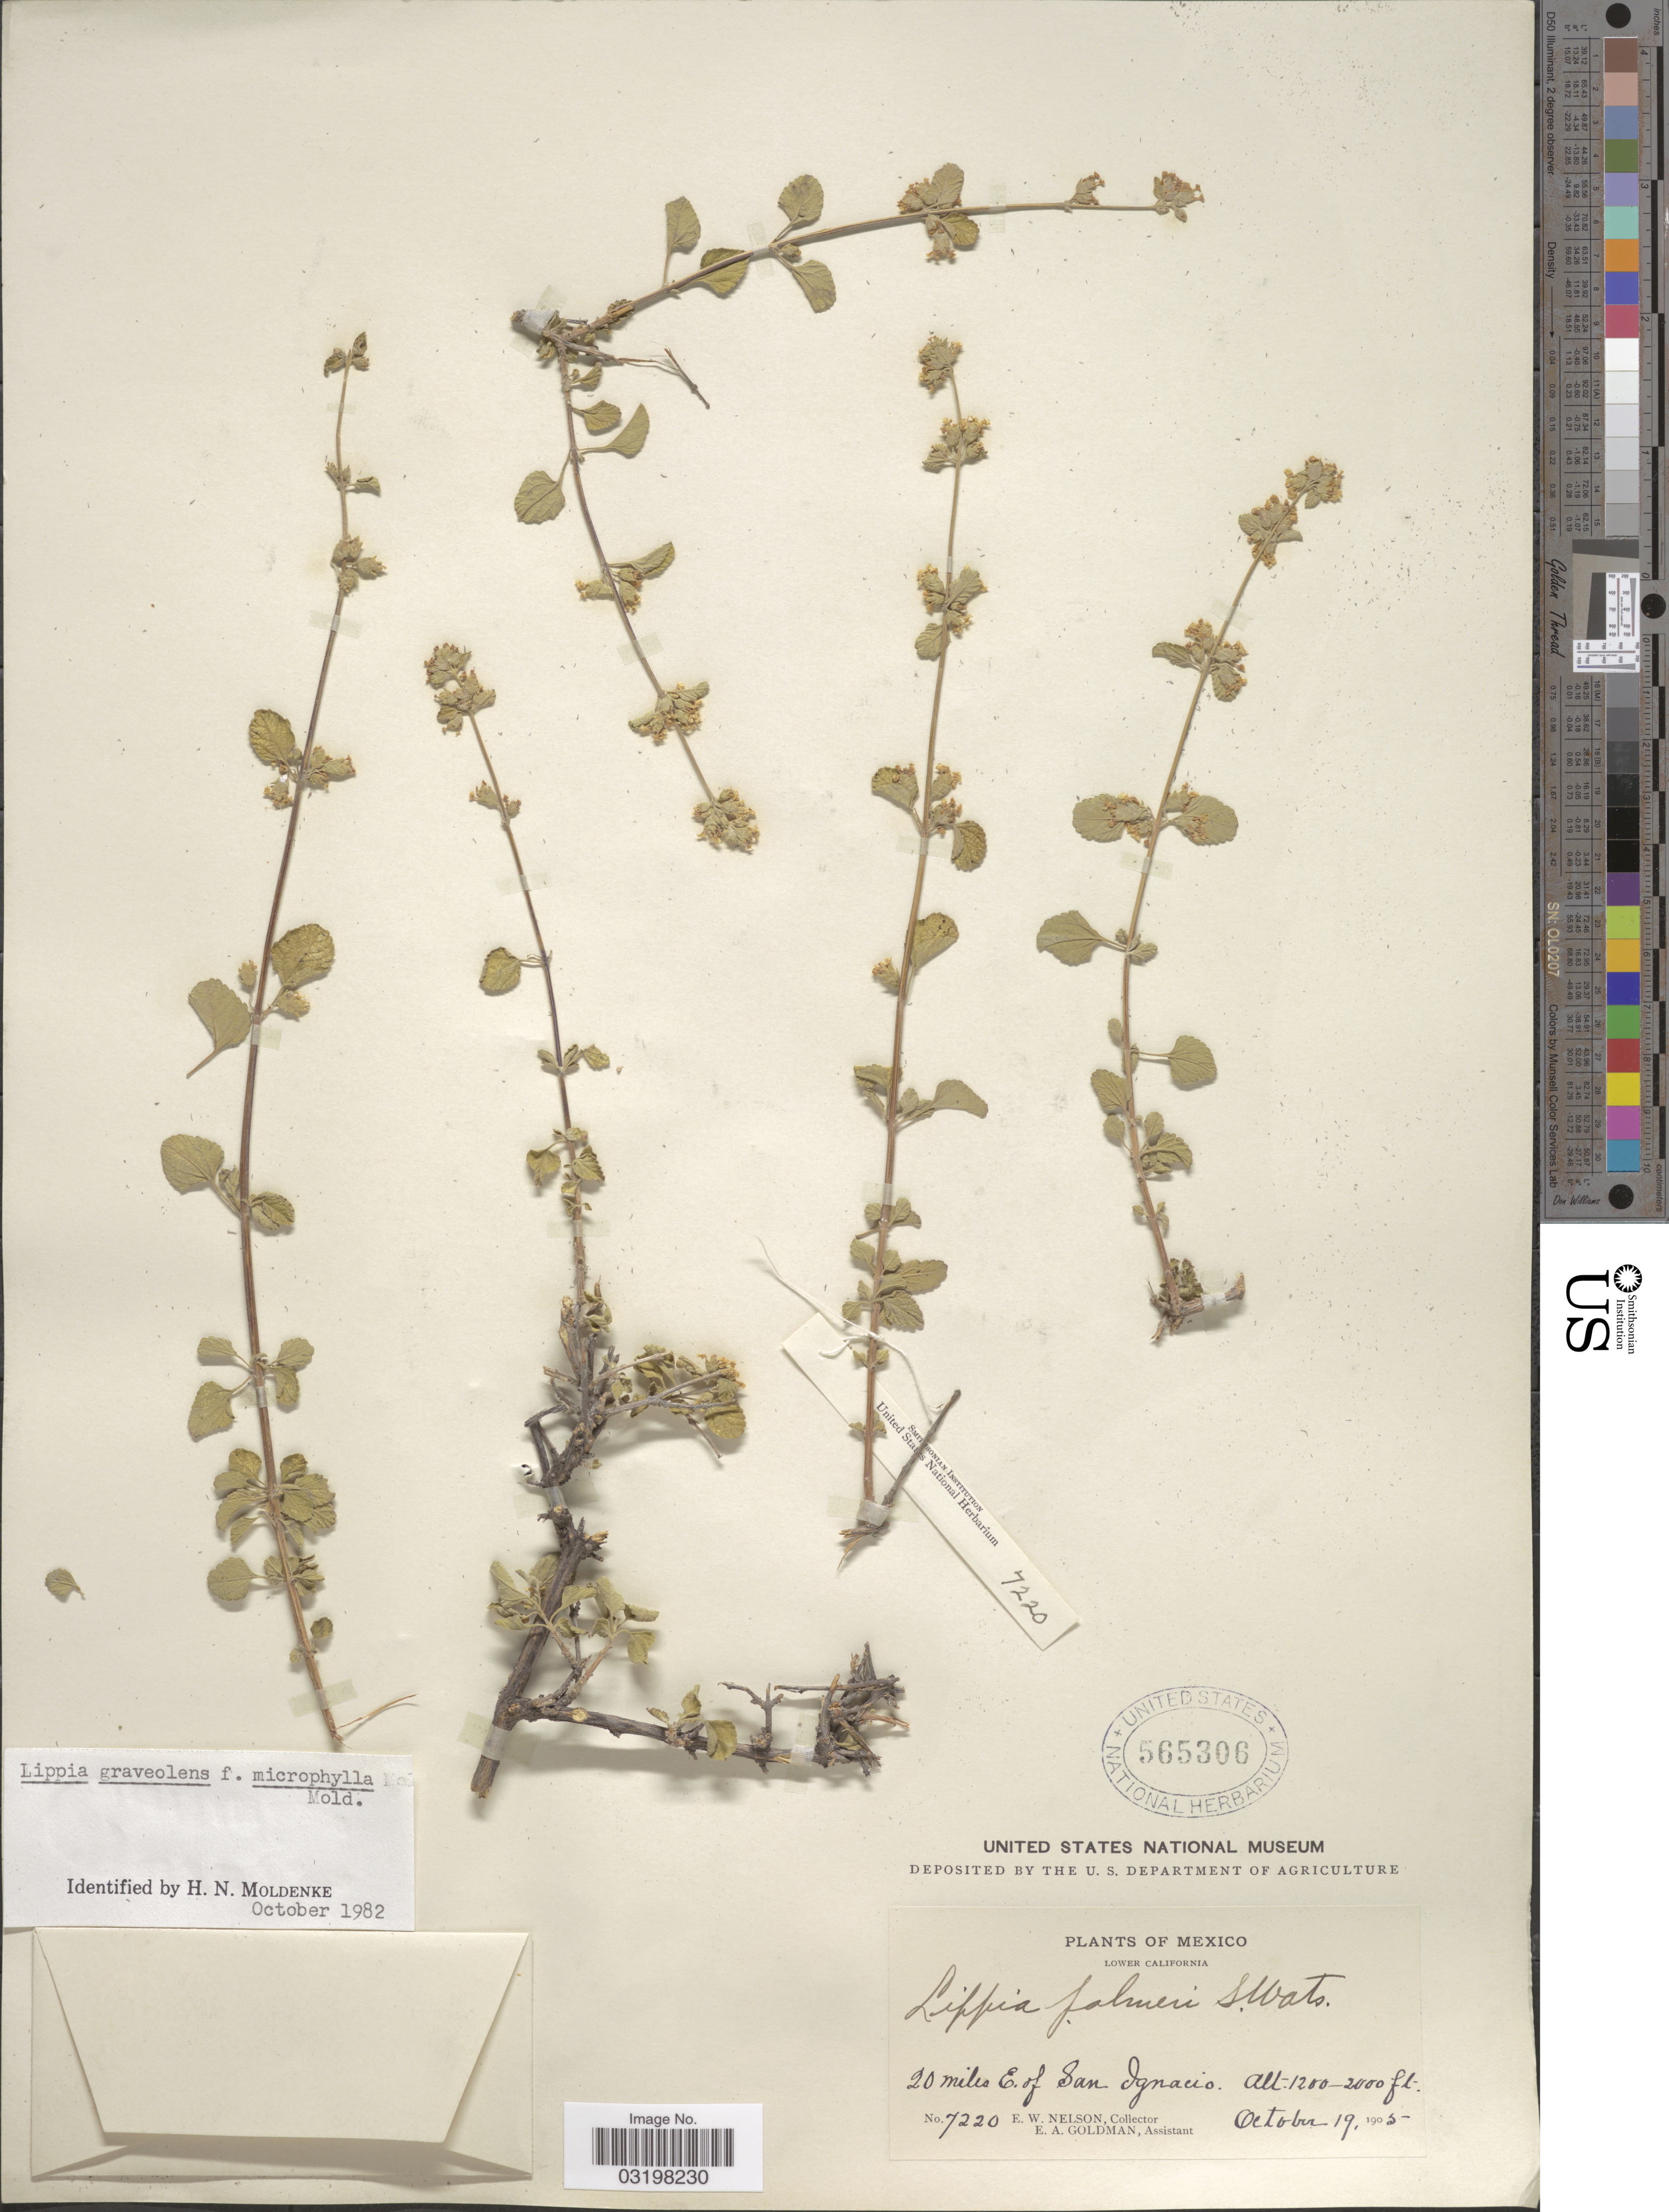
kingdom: Plantae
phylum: Tracheophyta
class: Magnoliopsida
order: Lamiales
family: Verbenaceae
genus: Lippia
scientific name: Lippia graveolens f. microphylla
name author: Kunth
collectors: E. W. Nelson & E. A. Goldman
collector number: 7220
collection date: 1905-10-19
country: Mexico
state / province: Baja California Sur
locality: Lower California. 20 miles E. of San Ignacio.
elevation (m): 366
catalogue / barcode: US 565306